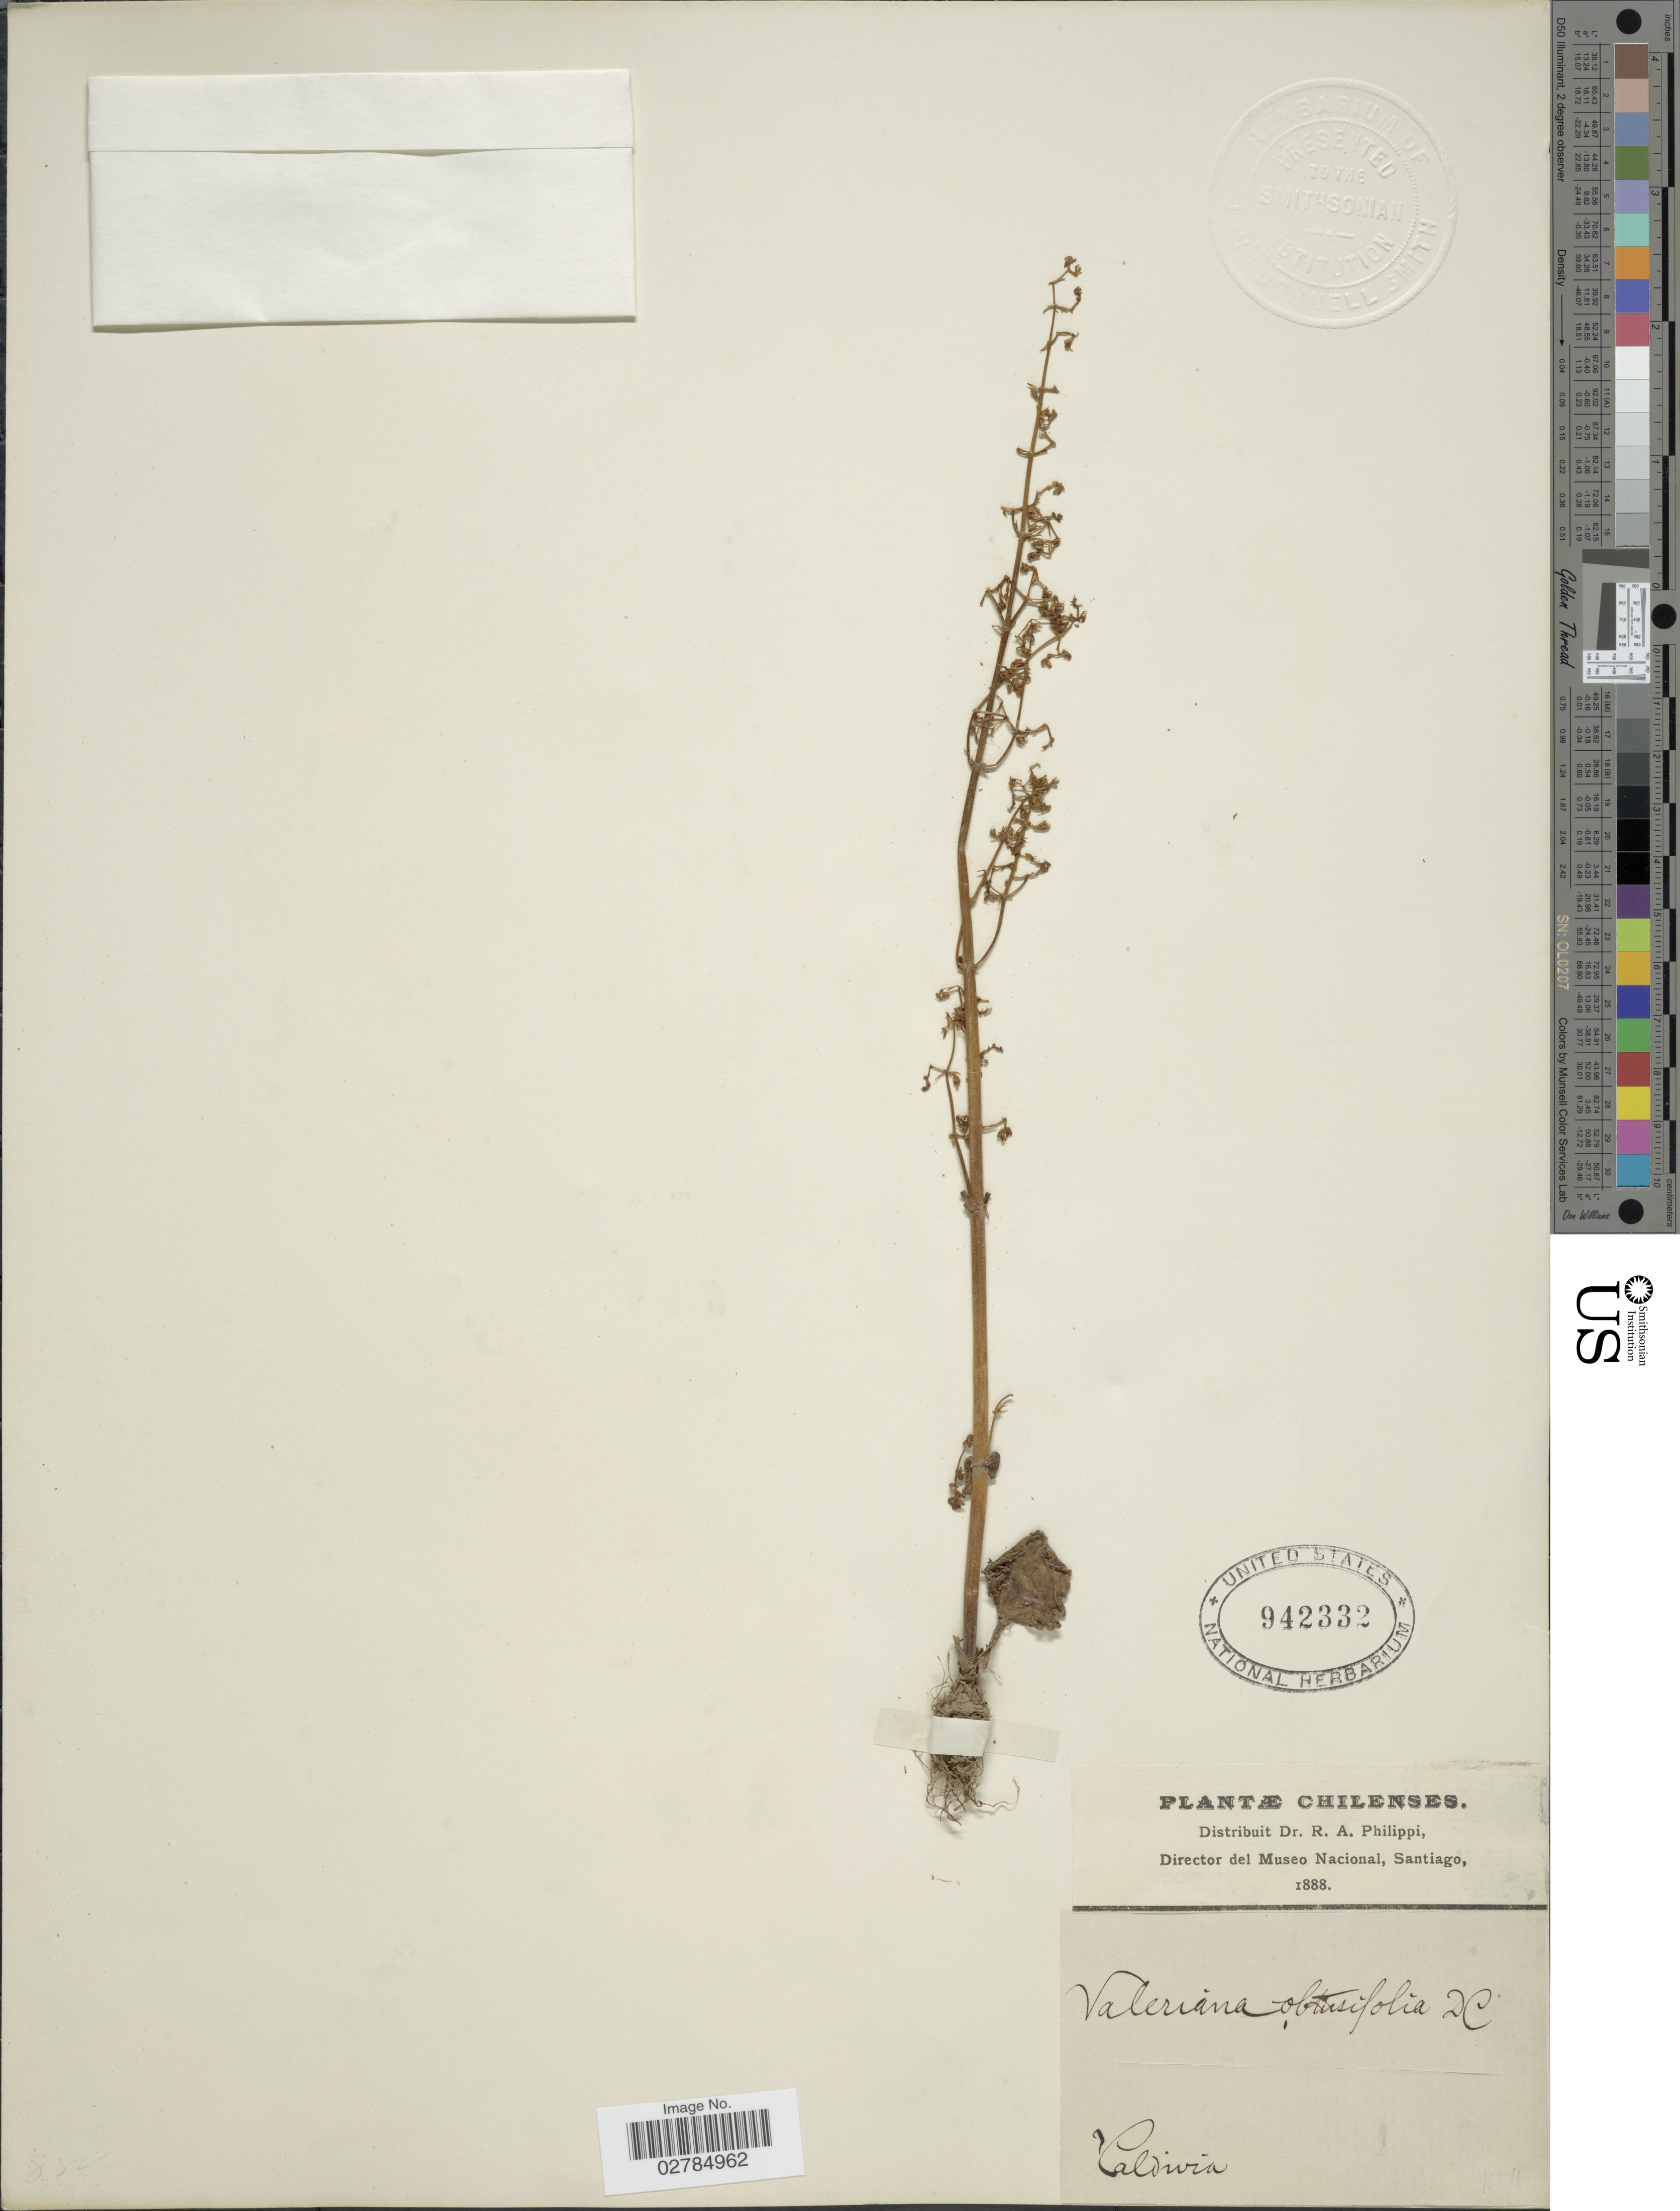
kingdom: Plantae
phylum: Tracheophyta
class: Magnoliopsida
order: Dipsacales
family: Caprifoliaceae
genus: Valeriana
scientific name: Valeriana obtusifolia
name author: DC.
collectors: R. A. Philippi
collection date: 1888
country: Chile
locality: Valdivia.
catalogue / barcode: US 942332